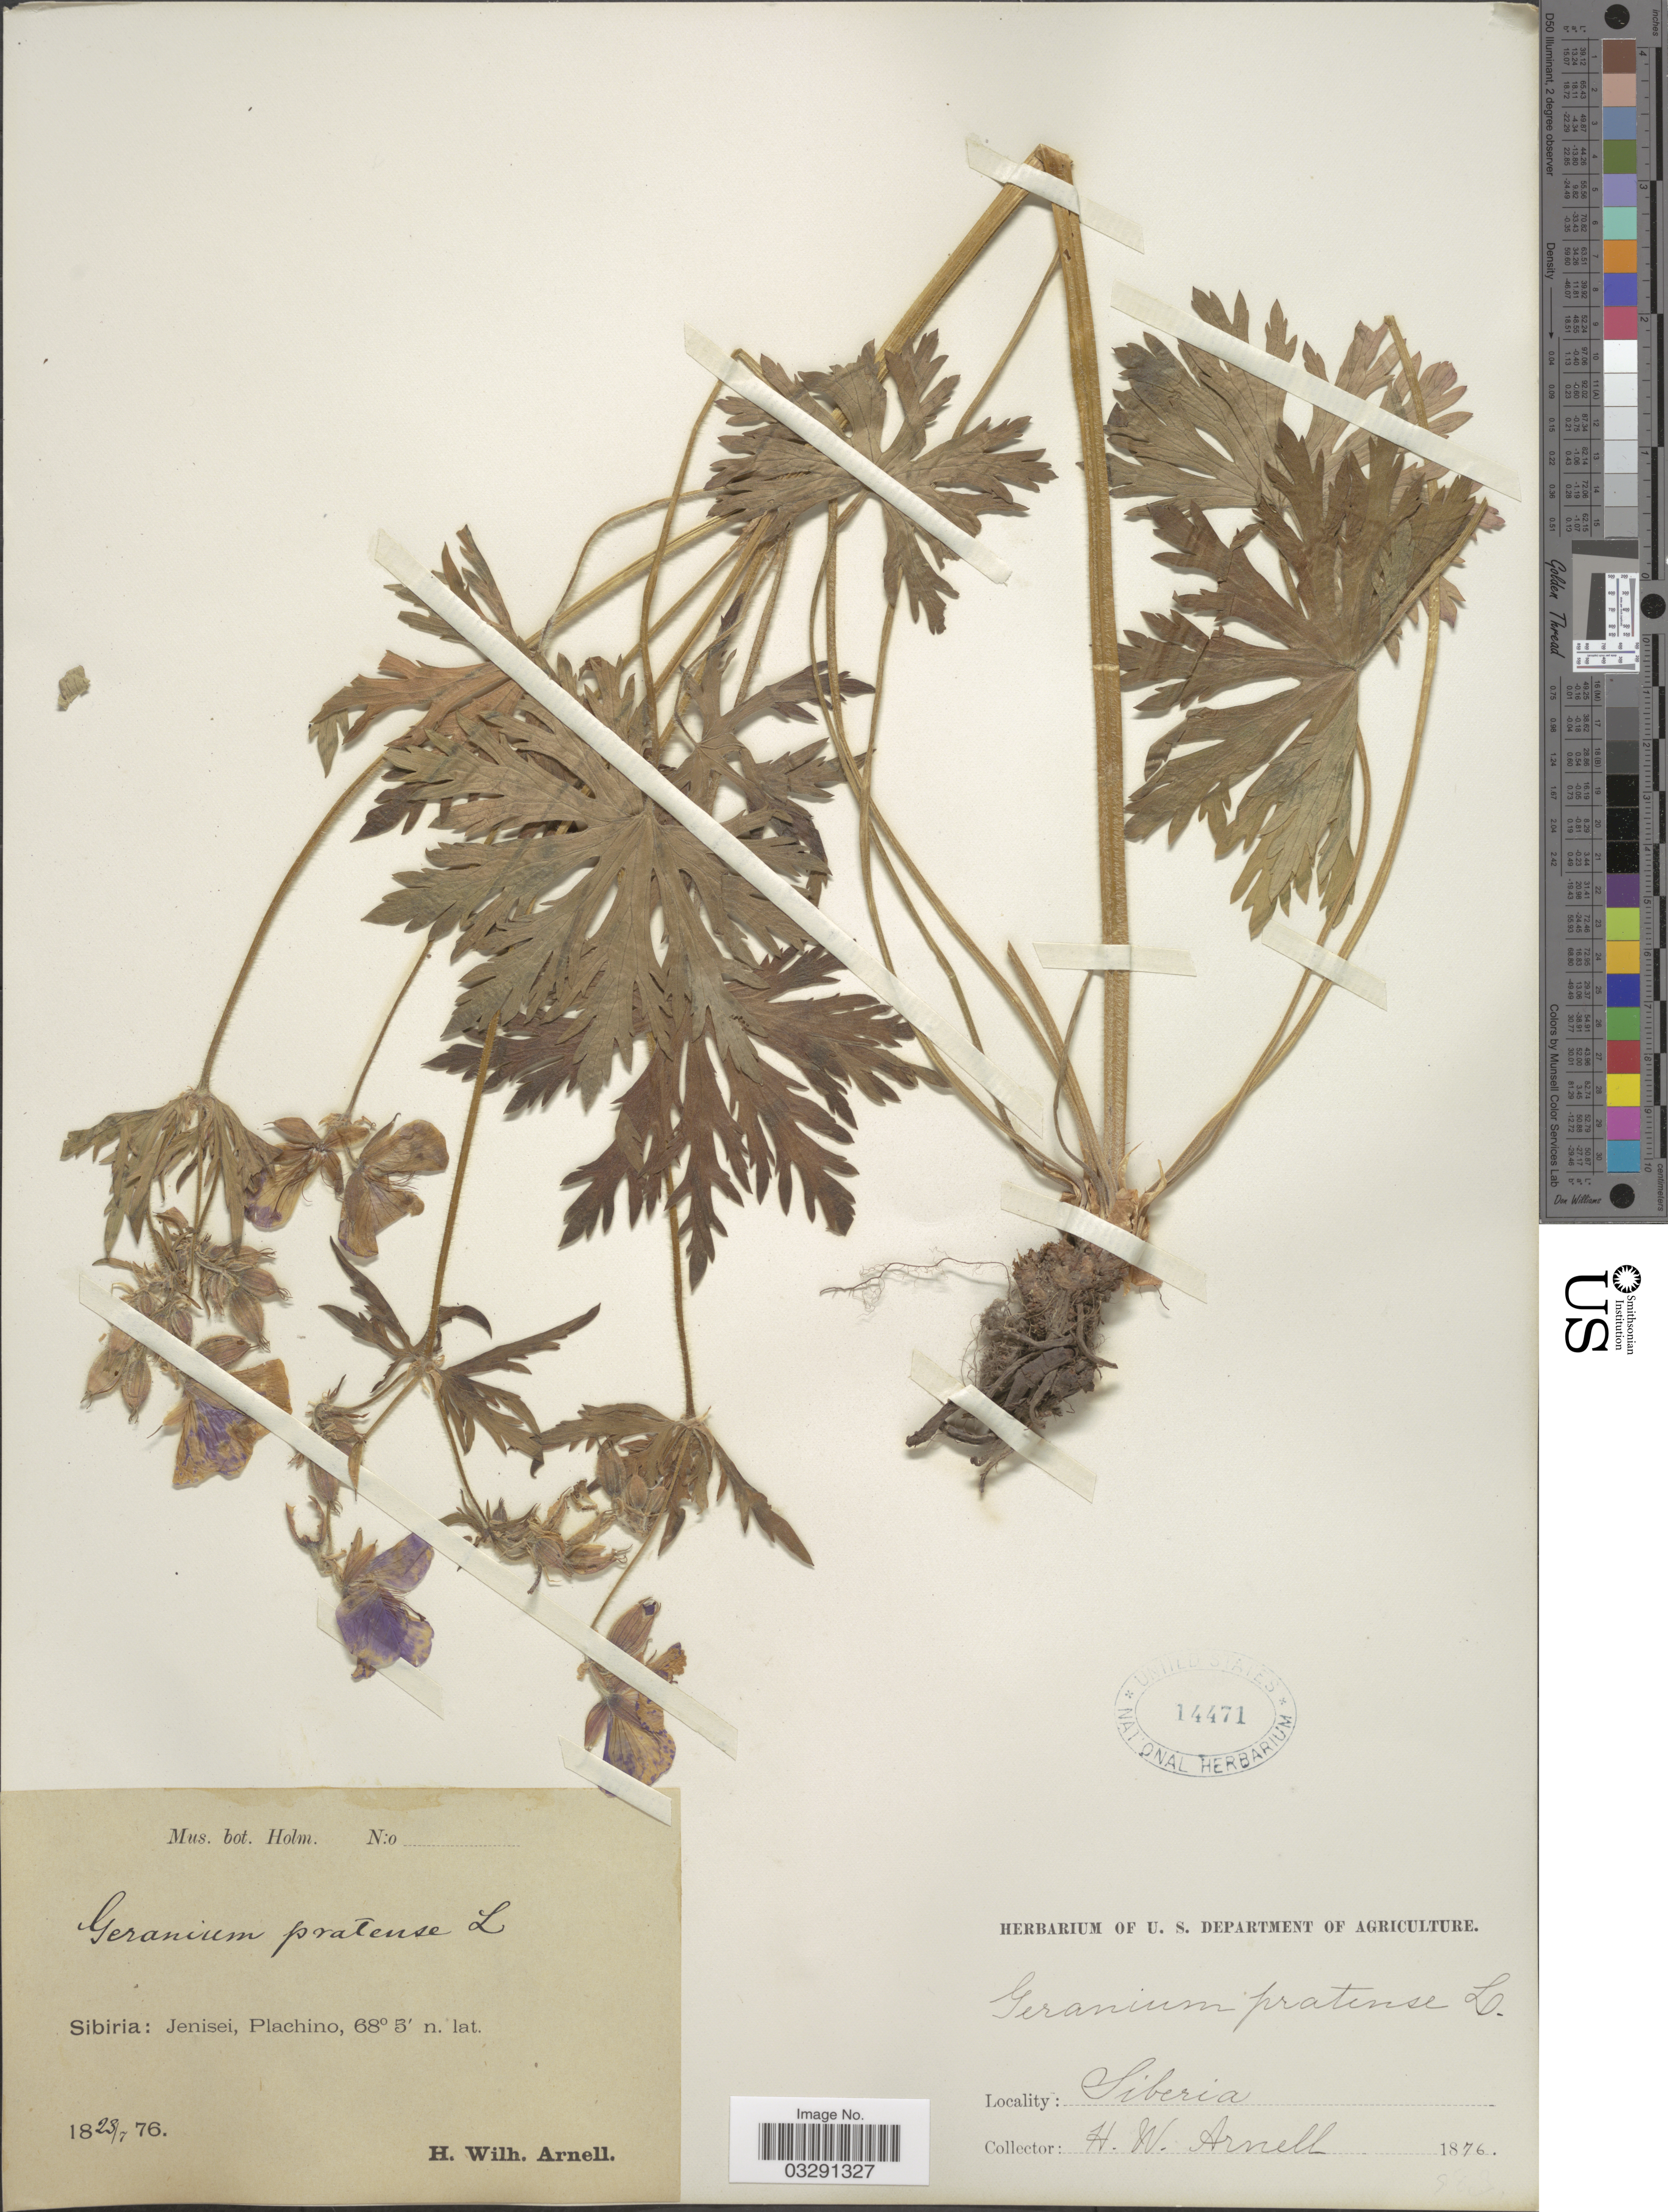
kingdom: Plantae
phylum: Tracheophyta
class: Magnoliopsida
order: Geraniales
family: Geraniaceae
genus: Geranium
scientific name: Geranium pratense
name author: L.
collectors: H. W. Arnell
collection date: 1876-07-23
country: Russian Federation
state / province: Krasnoyarsk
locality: Sibiria: Jenisei, Plachino.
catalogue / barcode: US 14471